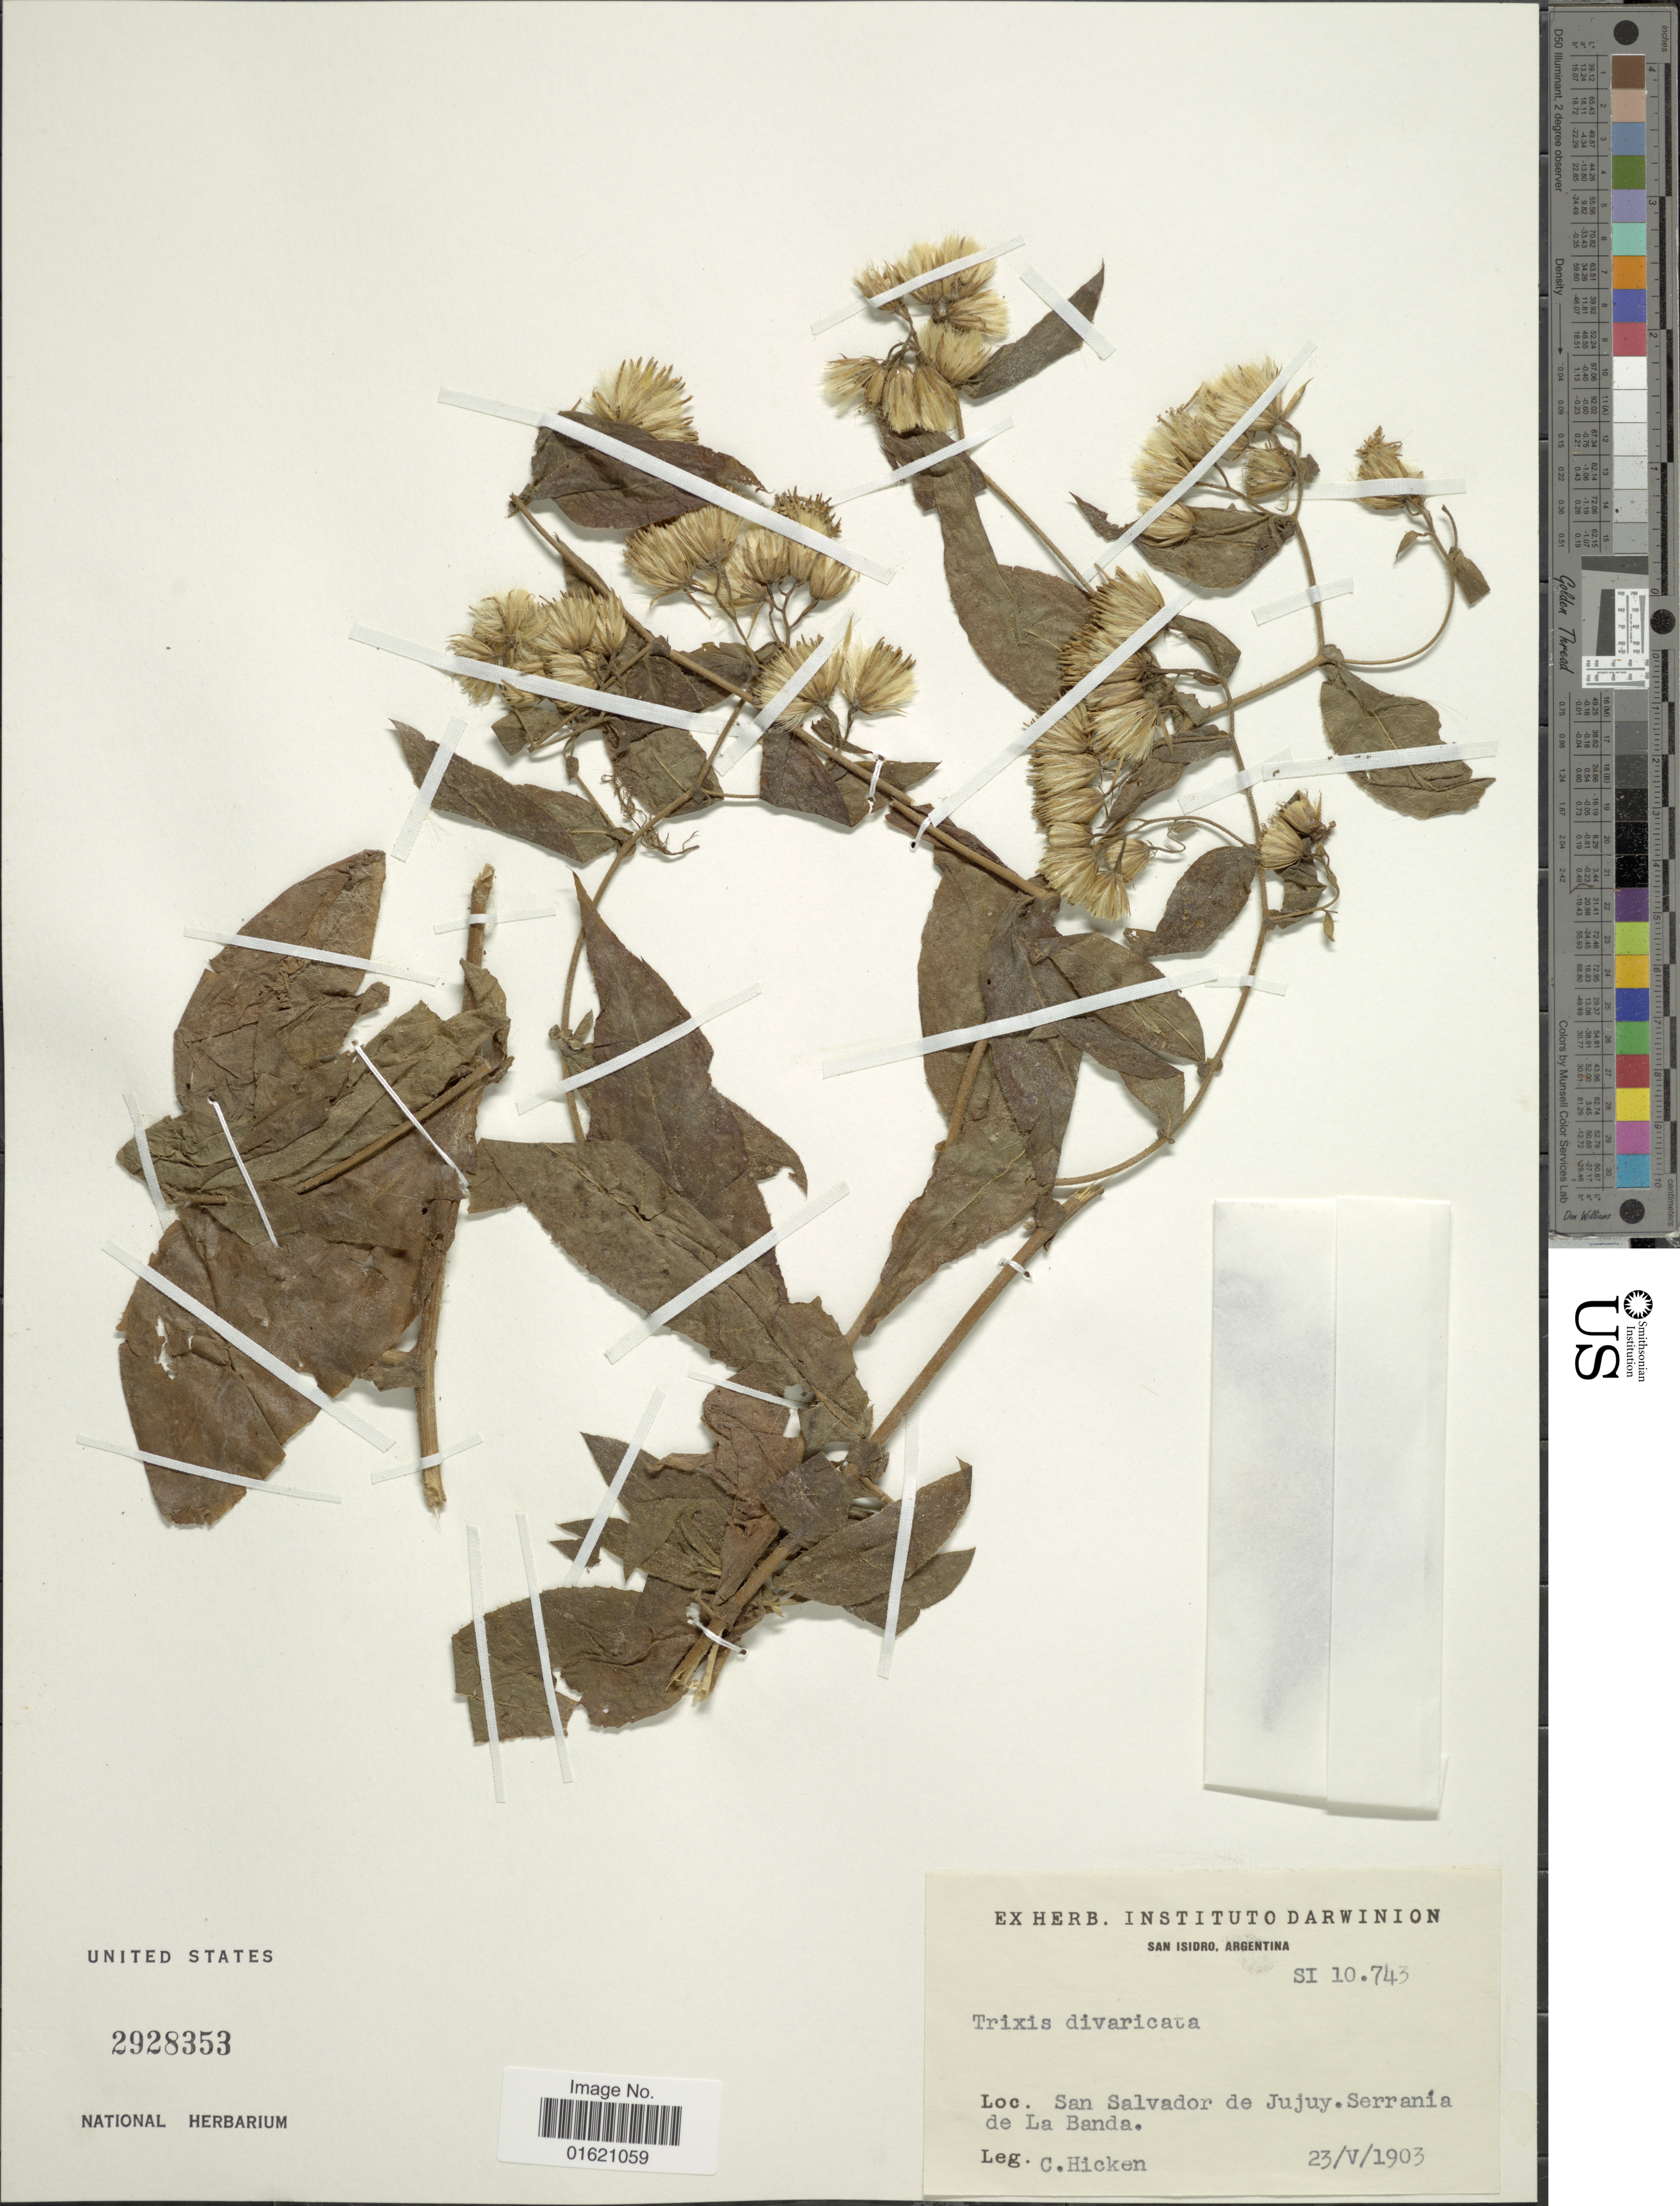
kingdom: Plantae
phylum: Tracheophyta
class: Magnoliopsida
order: Asterales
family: Asteraceae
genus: Trixis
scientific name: Trixis grisebachii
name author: Kuntze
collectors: C. M. Hicken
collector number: S10743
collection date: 1903-05-23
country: Argentina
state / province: Jujuy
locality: San Salvador de Jujuy,Serranía de La Banda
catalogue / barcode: US 2928353